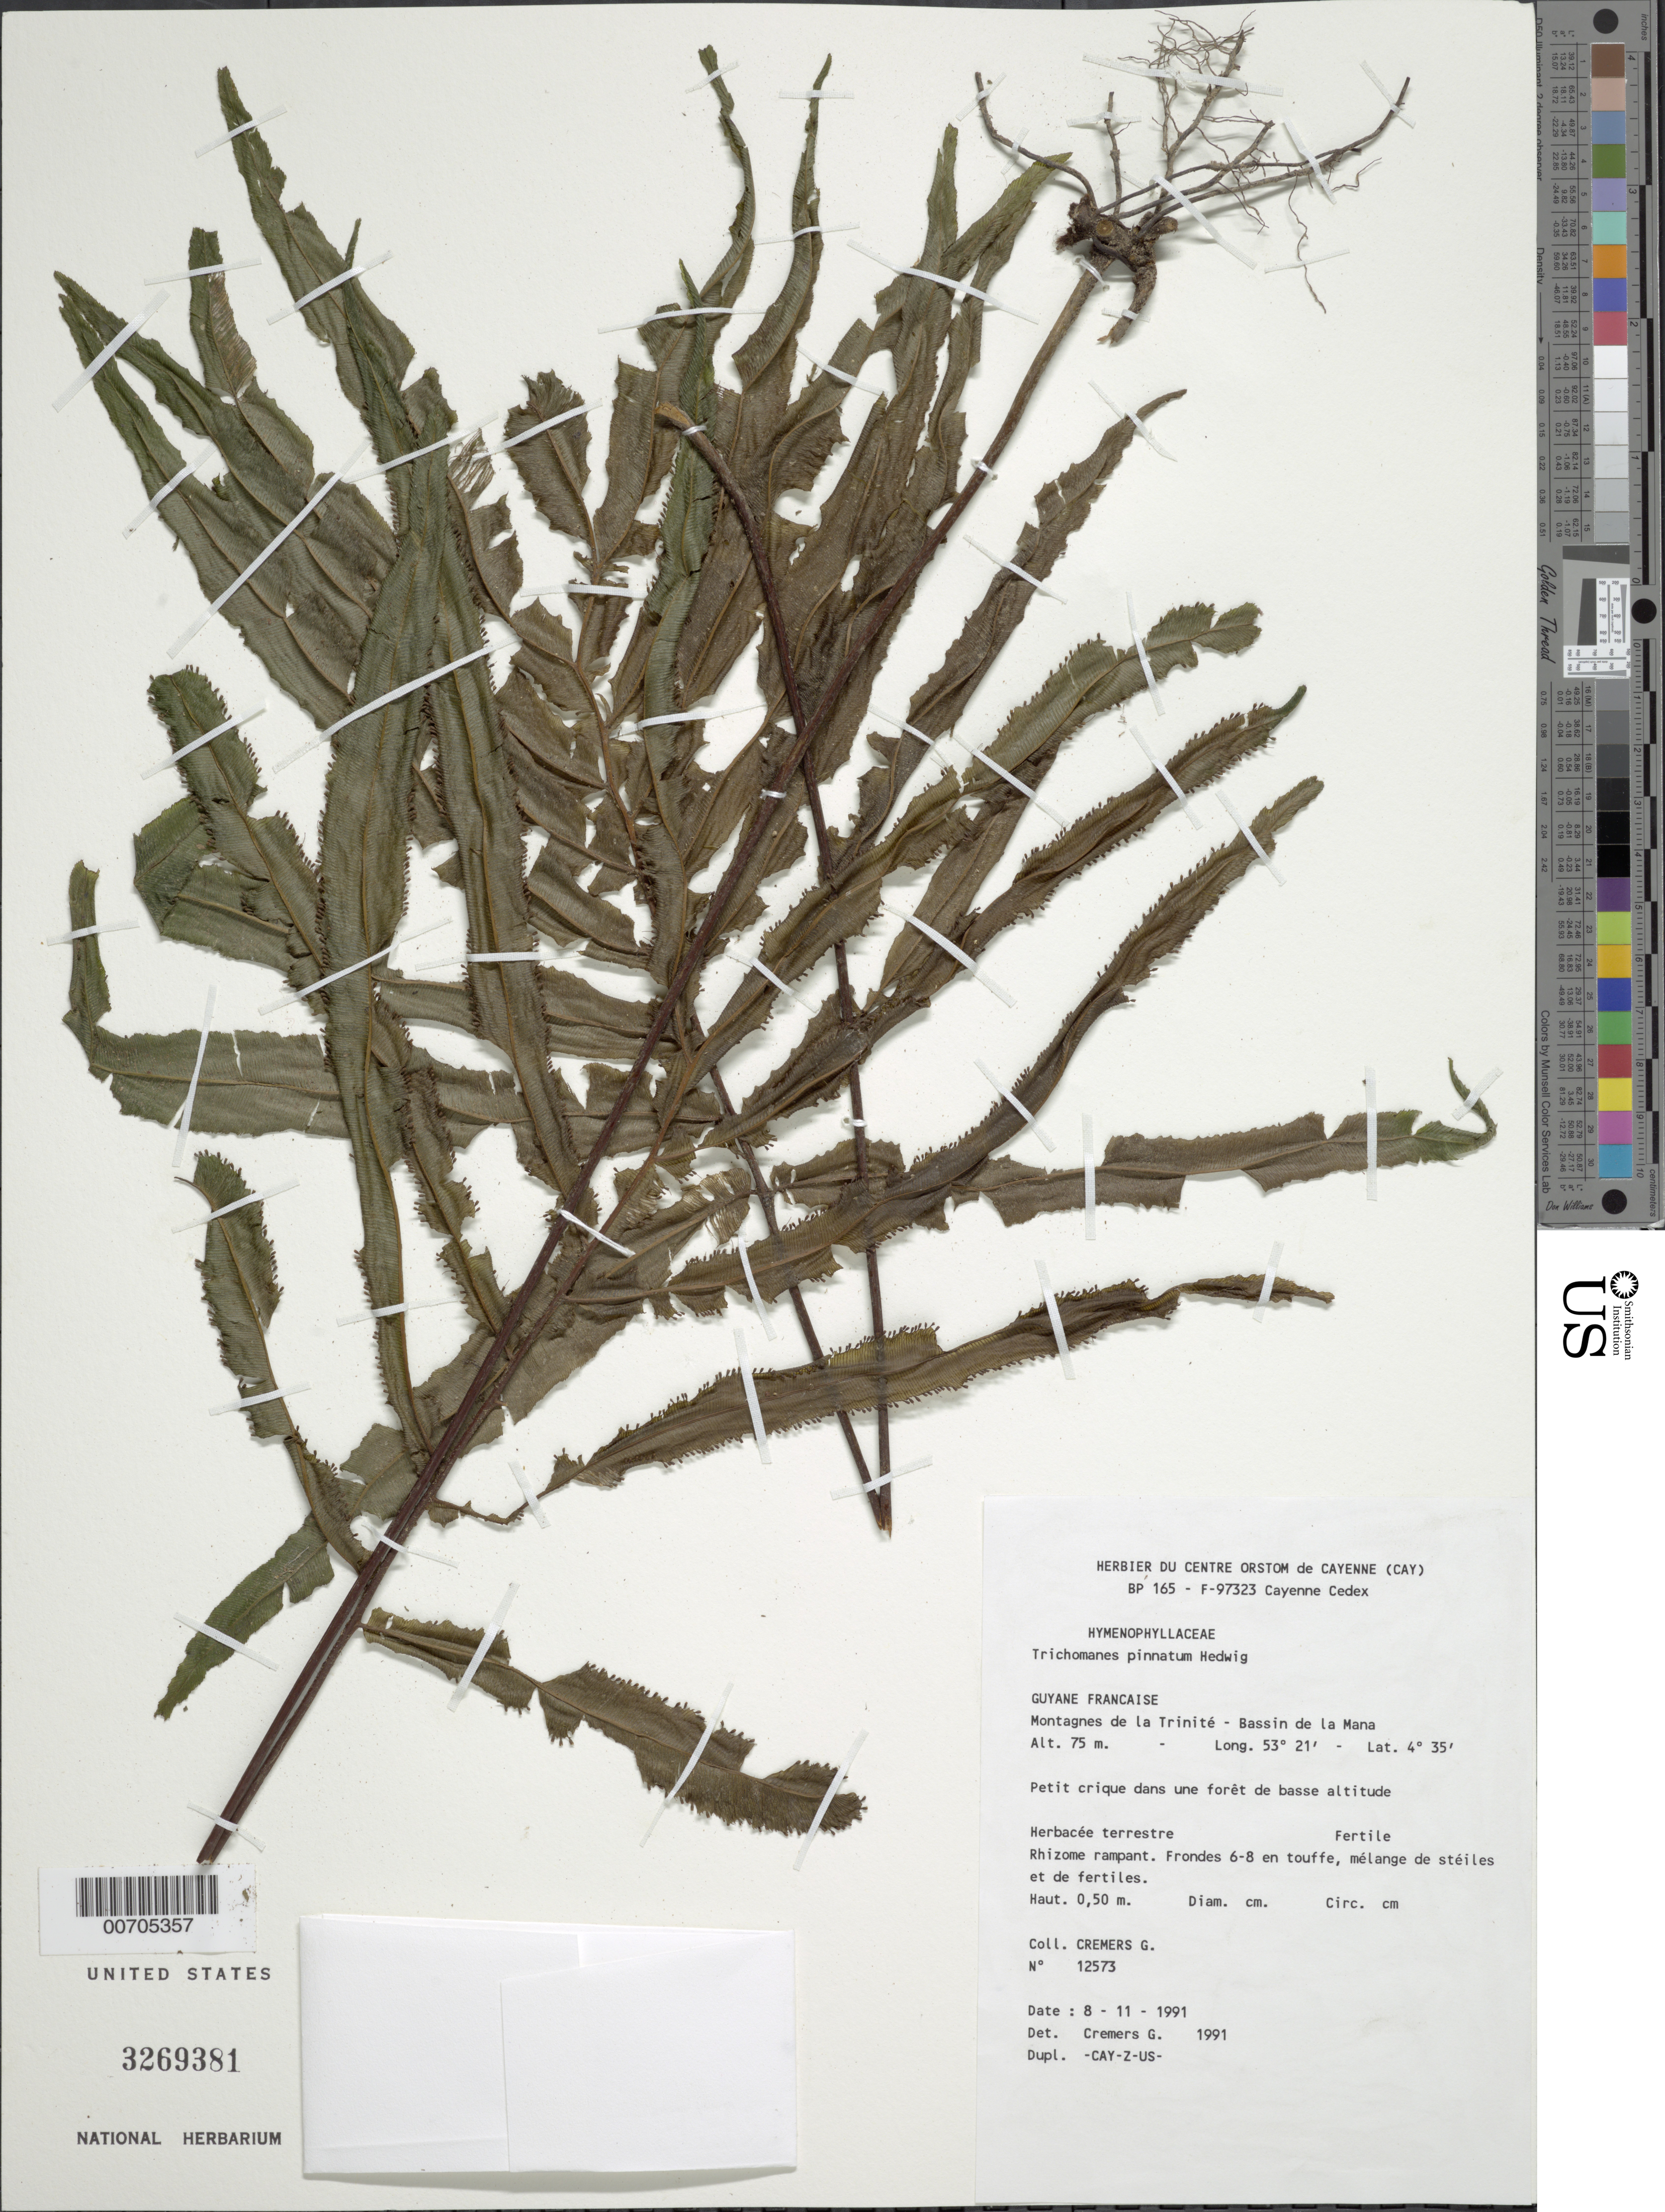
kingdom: Plantae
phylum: Tracheophyta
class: Polypodiopsida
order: Hymenophyllales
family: Hymenophyllaceae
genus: Trichomanes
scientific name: Trichomanes longifolium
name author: Desv.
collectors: G. Cremers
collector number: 12573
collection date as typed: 8-Nov-91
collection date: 1991-11-08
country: French Guiana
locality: Montagnes de la Trinité, Bassin de la Mana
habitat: Petit crique dans une forêt de basse altitude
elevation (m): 75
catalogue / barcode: US 3269381